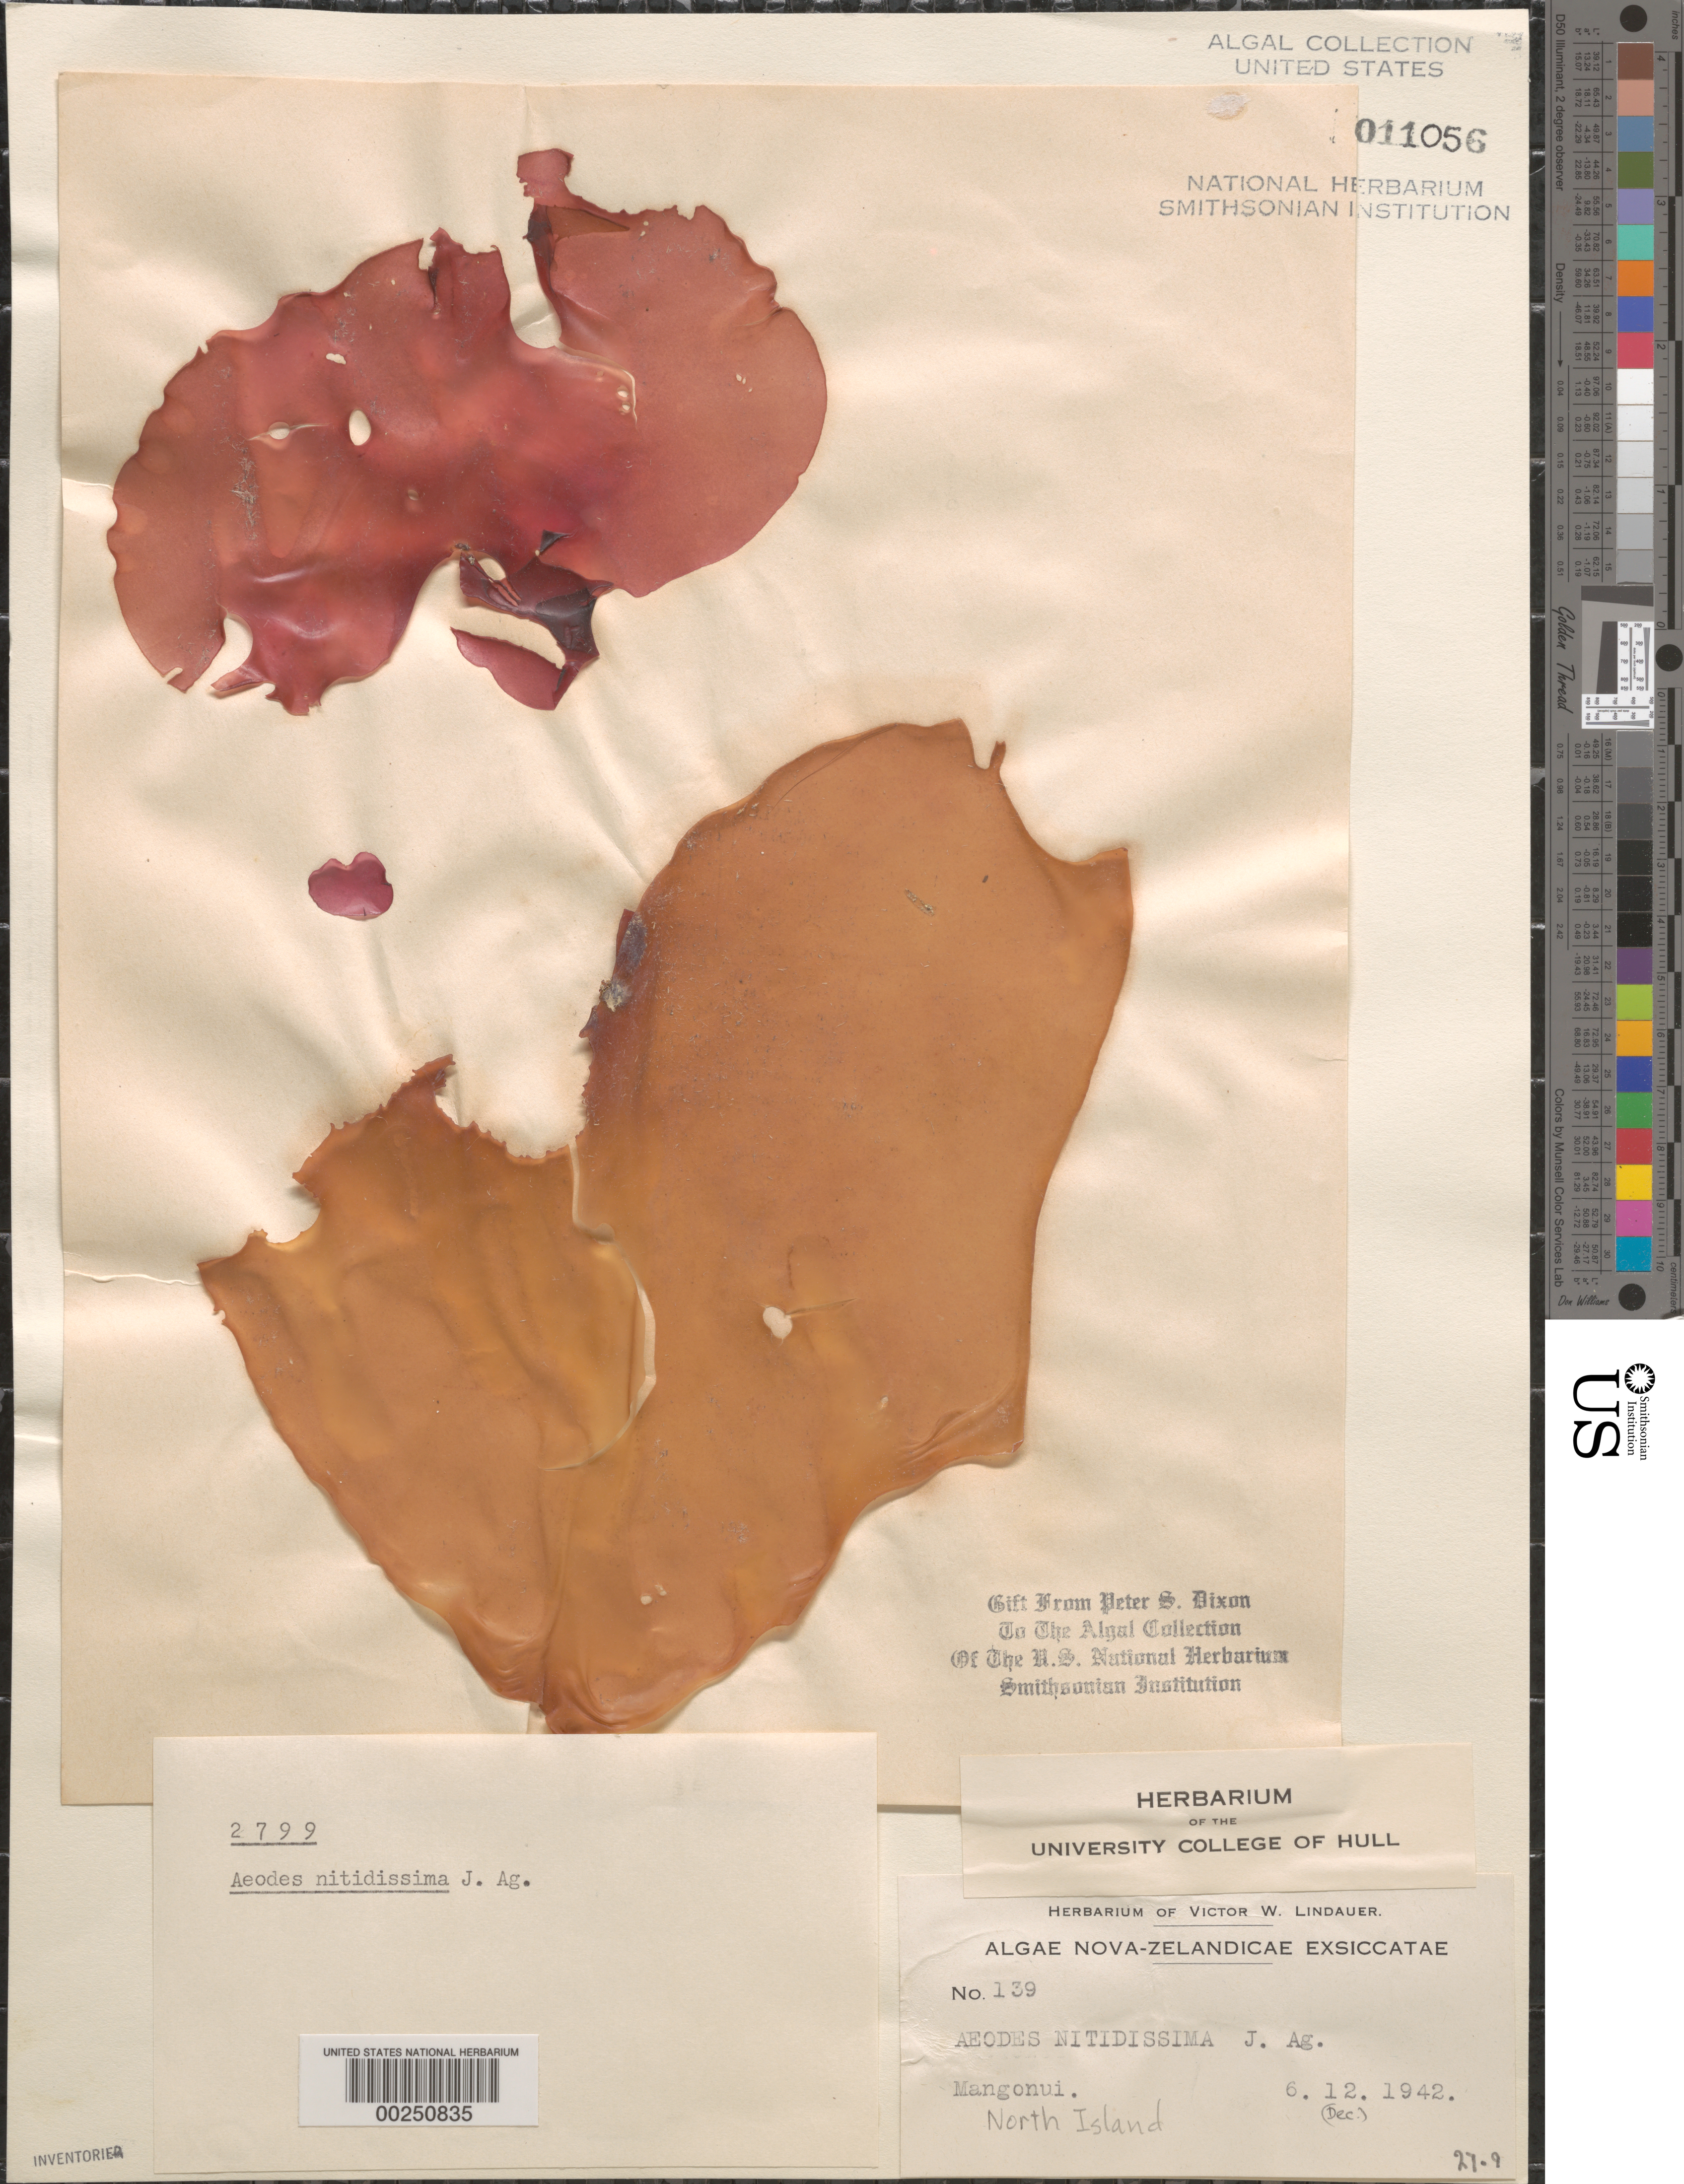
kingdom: Plantae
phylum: Rhodophyta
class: Florideophyceae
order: Halymeniales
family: Halymeniaceae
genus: Aeodes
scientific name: Aeodes nitidissima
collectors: V. Lindauer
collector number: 139 & PSD 2799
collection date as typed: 06 Dec 1942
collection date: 1942-12-06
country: New Zealand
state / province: Northland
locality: Mangonui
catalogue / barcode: US 11056